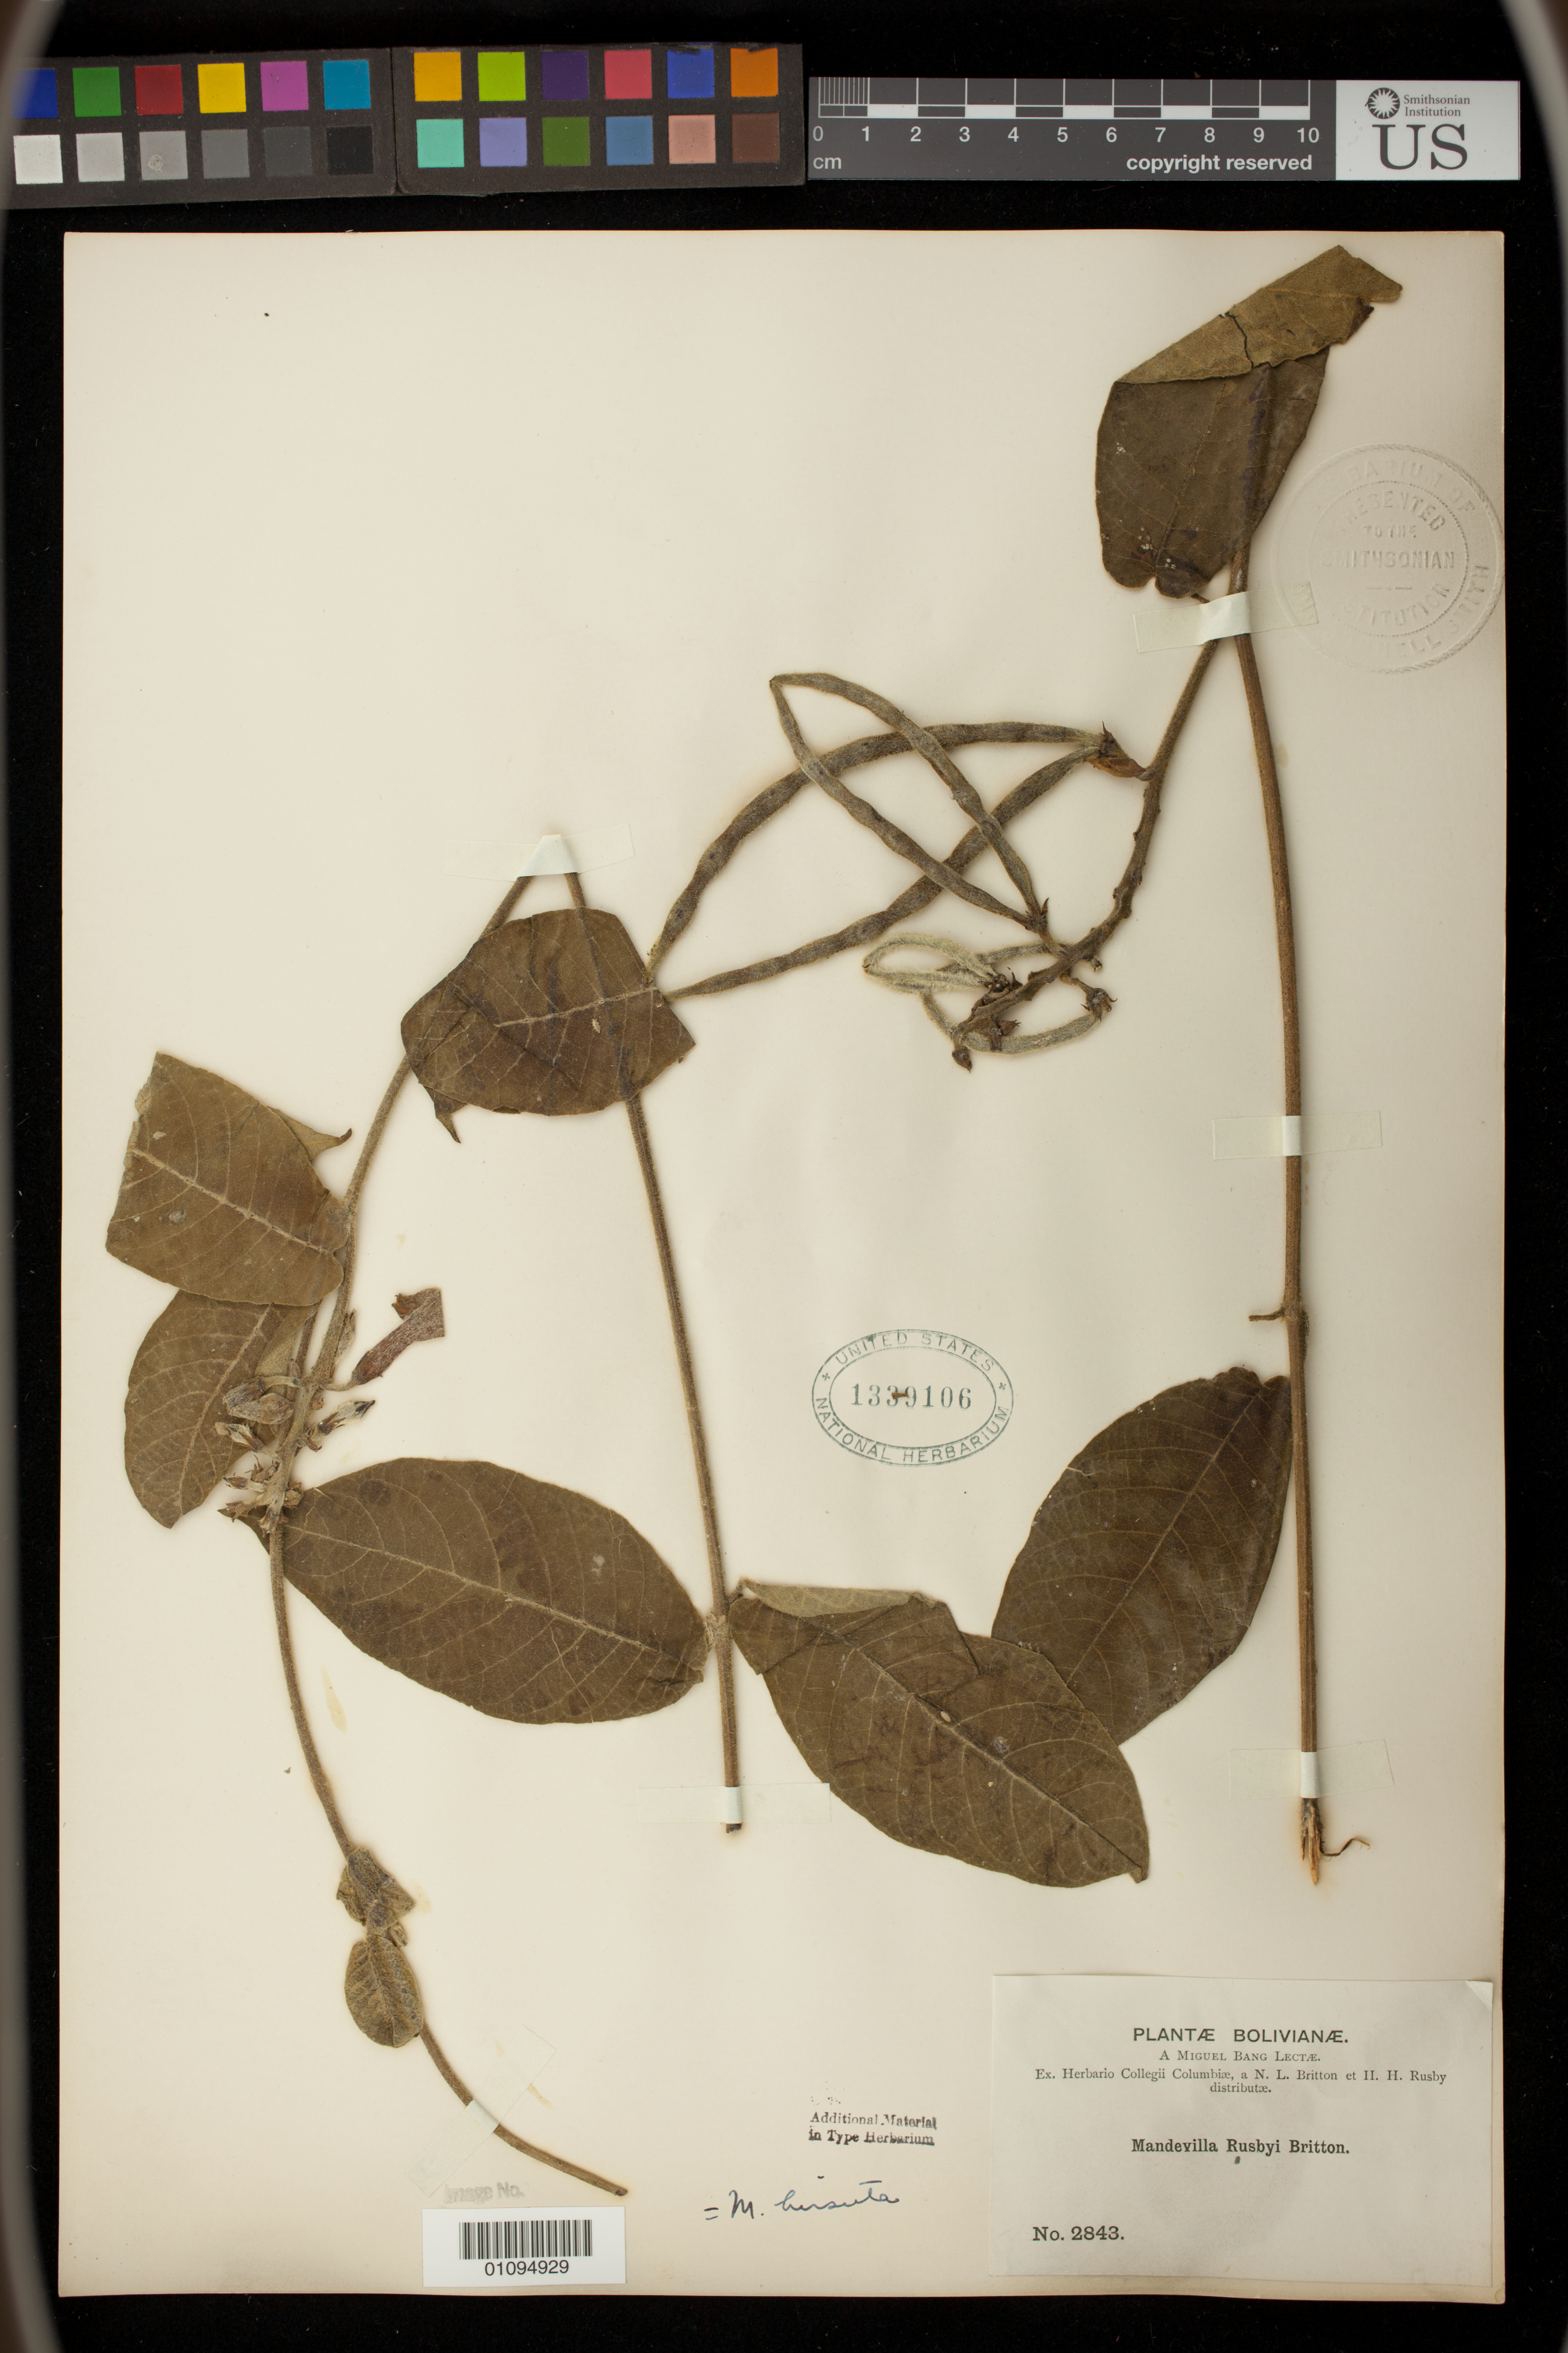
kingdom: Plantae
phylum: Tracheophyta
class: Magnoliopsida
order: Gentianales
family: Apocynaceae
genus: Mandevilla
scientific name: Mandevilla rusbyi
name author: Britton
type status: Isosyntype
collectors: M. Bang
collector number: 2843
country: Bolivia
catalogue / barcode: US 1339106